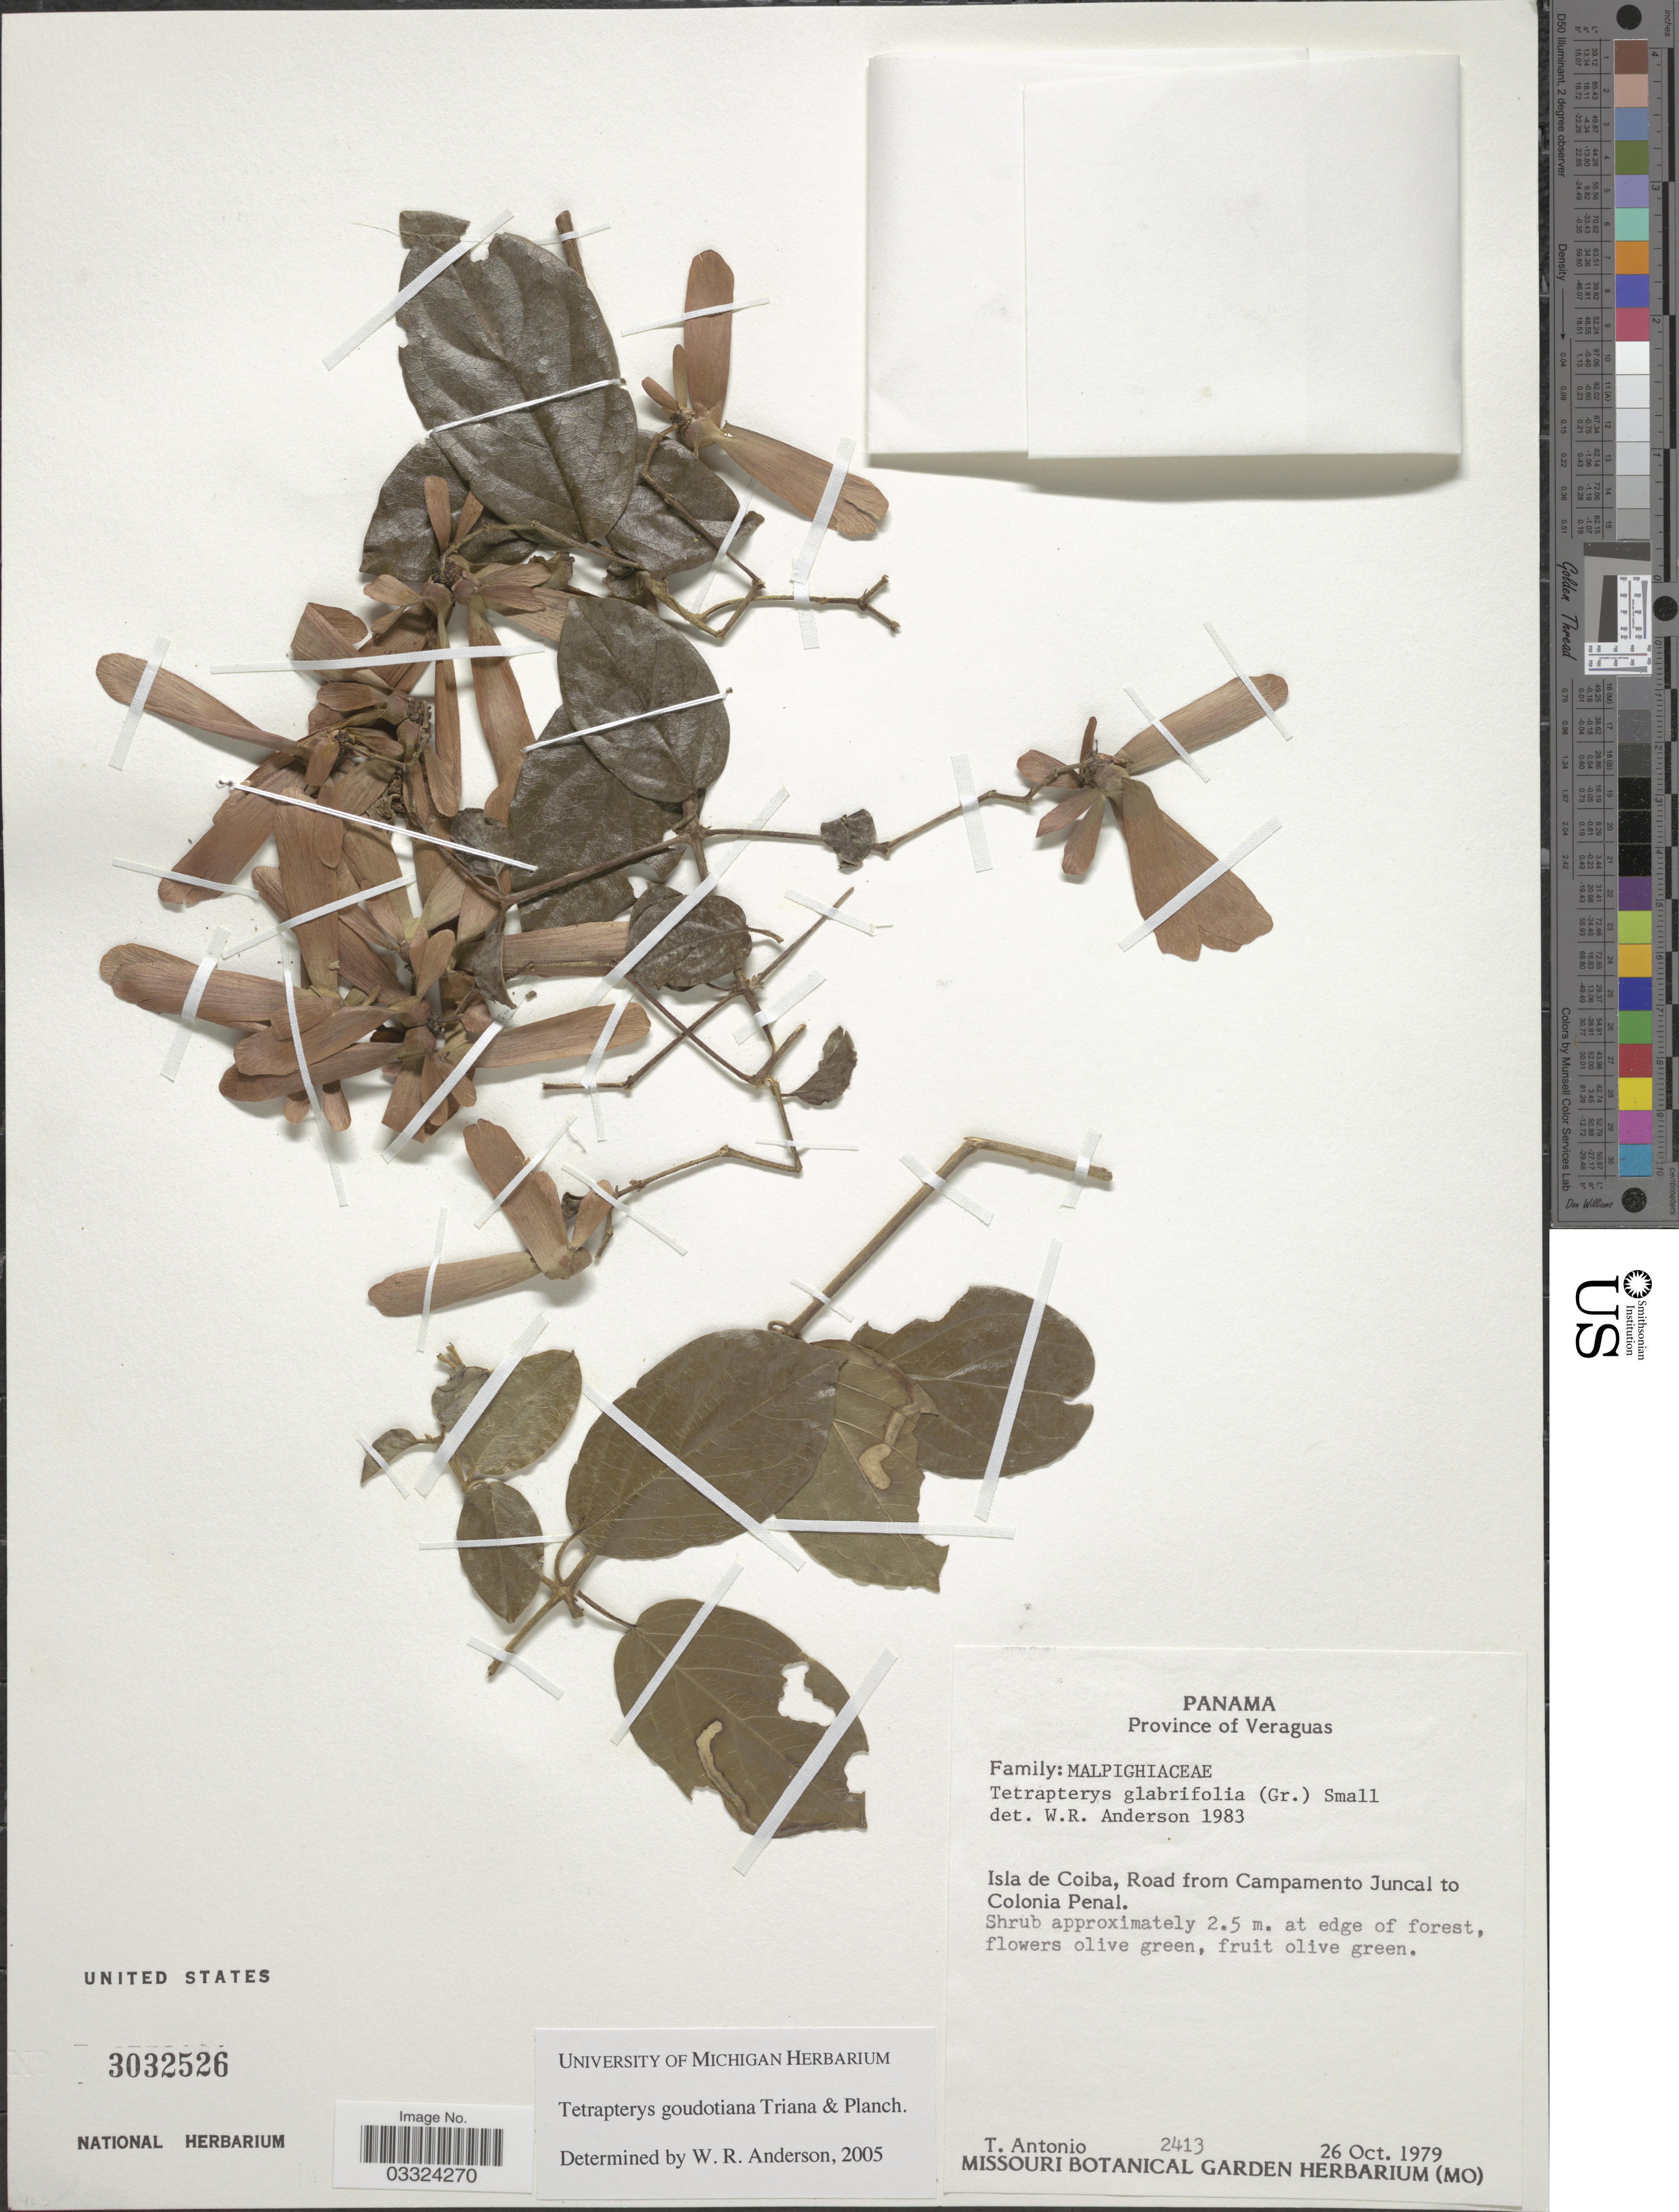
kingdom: Plantae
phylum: Tracheophyta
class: Magnoliopsida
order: Malpighiales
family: Malpighiaceae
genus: Tetrapterys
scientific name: Tetrapterys goudotiana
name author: Triana & Planch.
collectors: T. Antonio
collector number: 2413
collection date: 1979-10-26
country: Panama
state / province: Veraguas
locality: Isla de Coiba, Road from Campamento Juncal to Colonia Penal.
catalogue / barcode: US 3032526